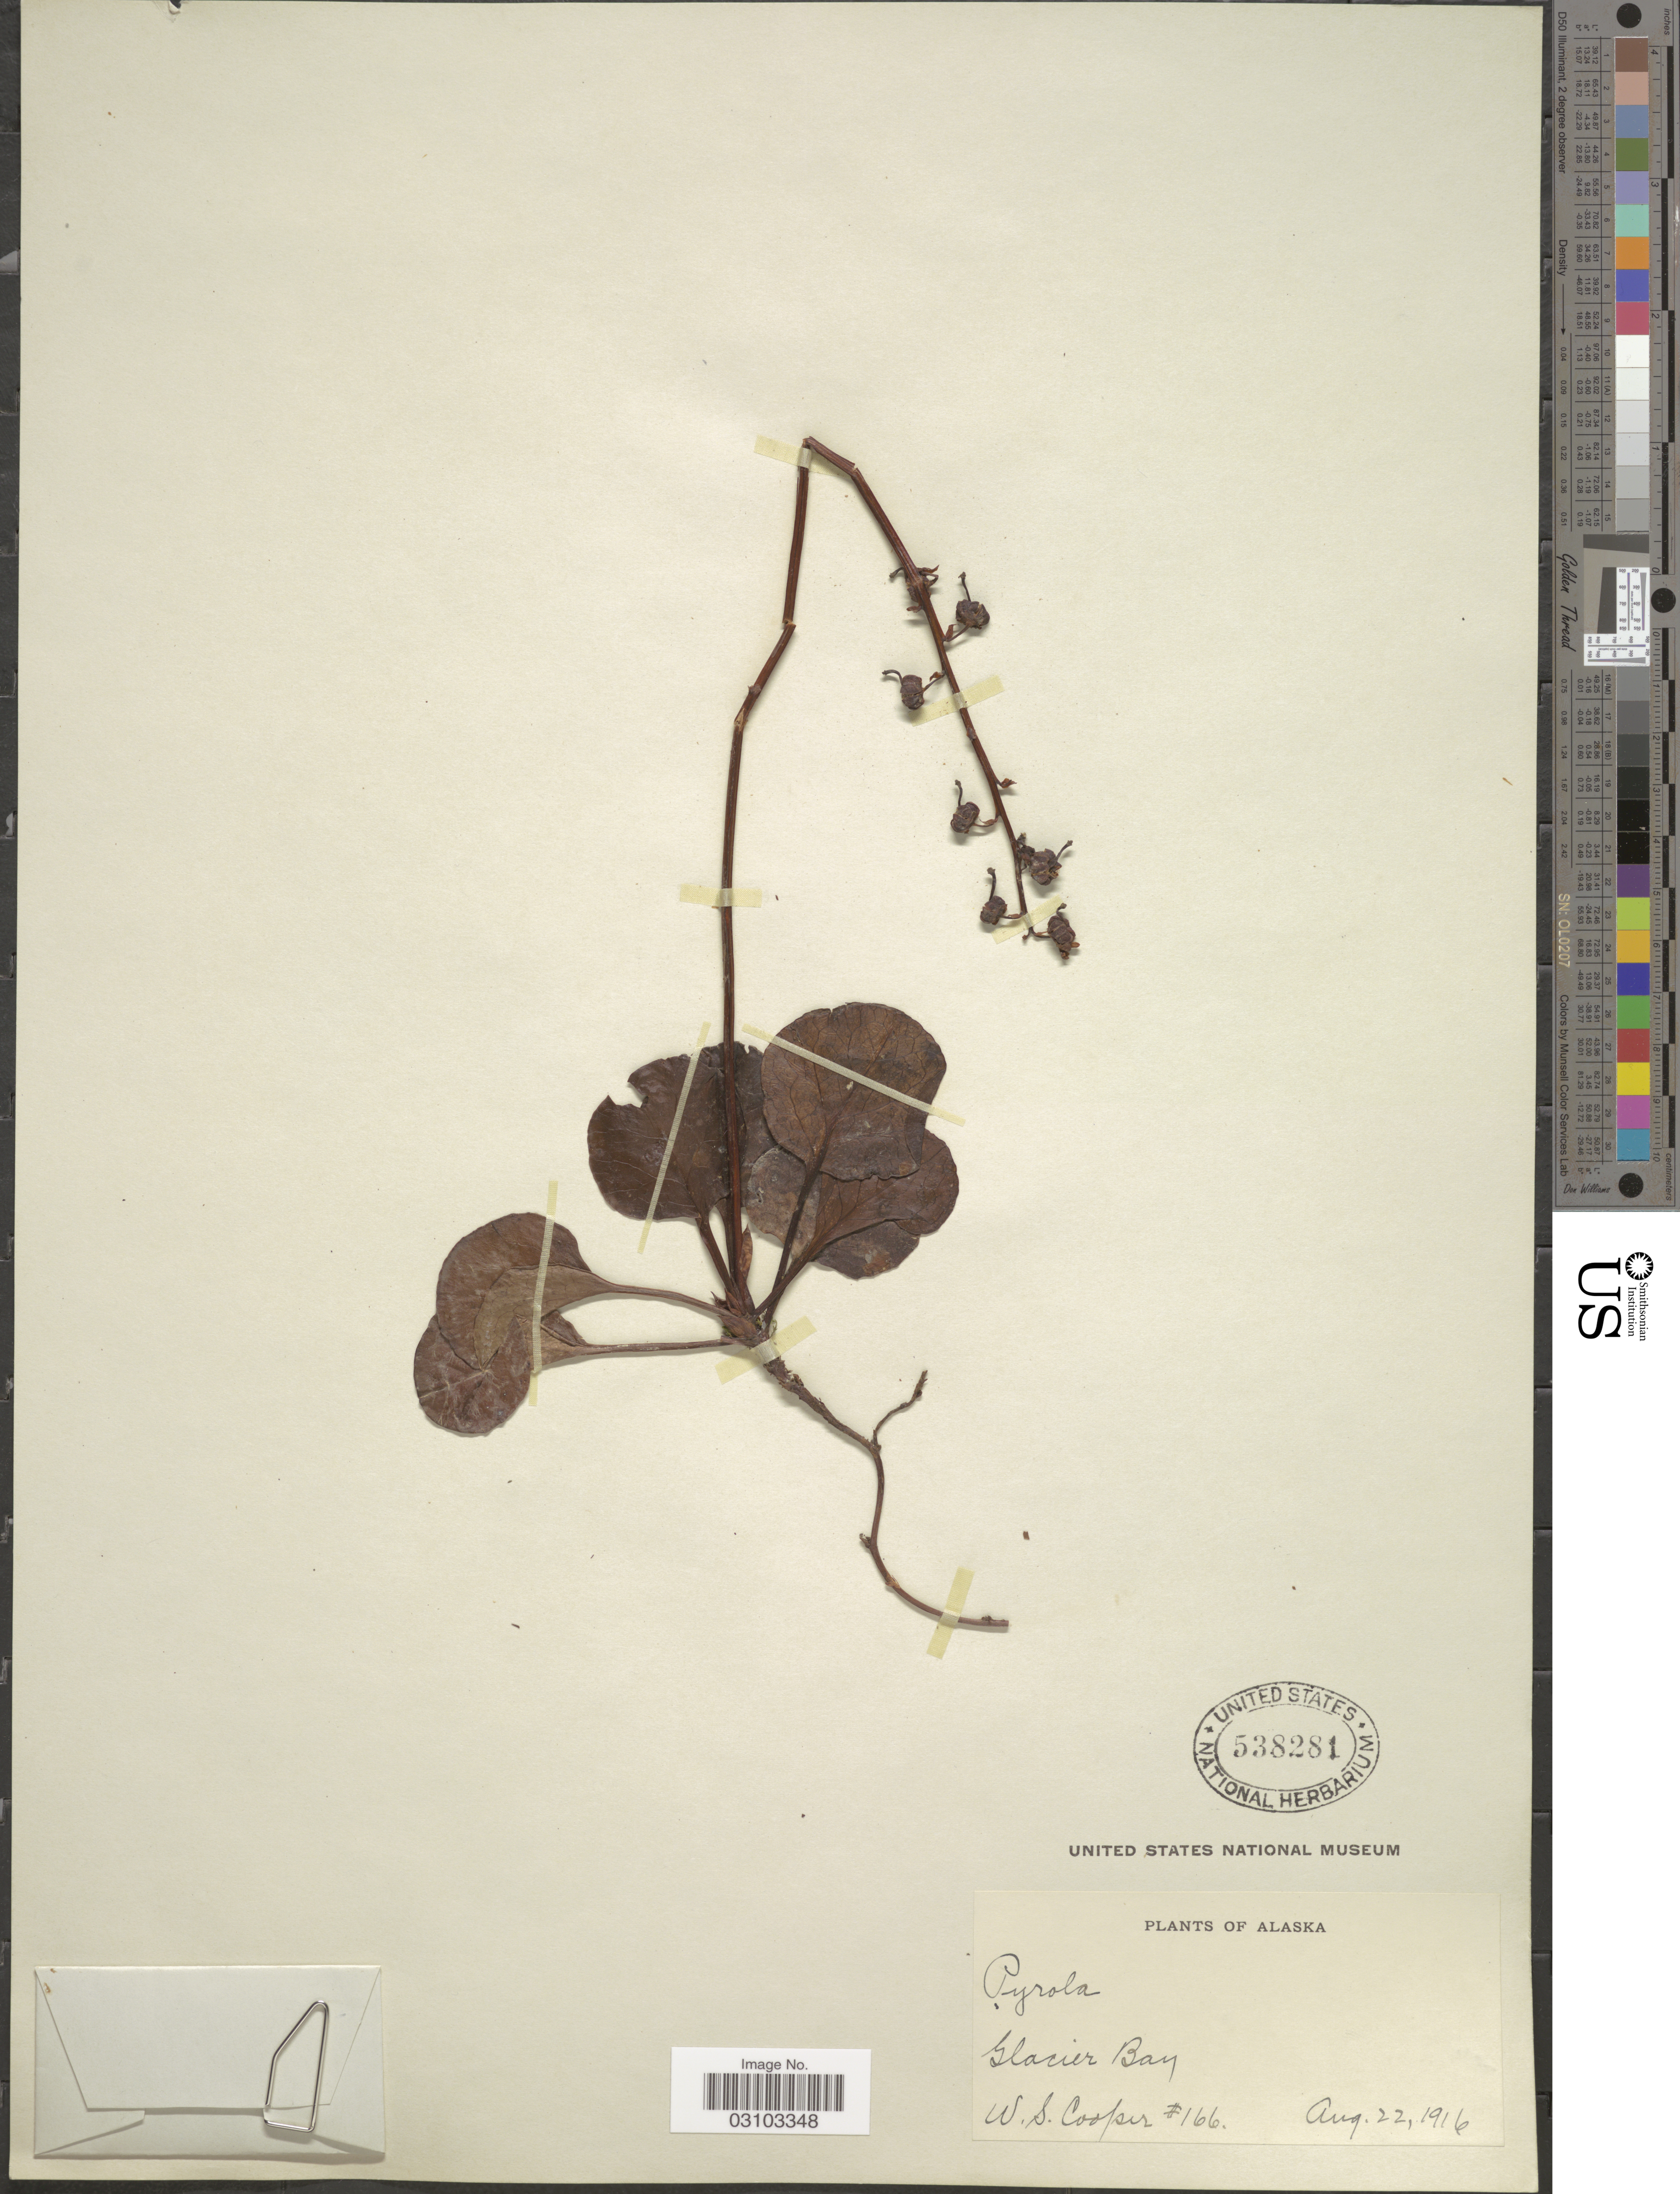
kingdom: Plantae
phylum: Tracheophyta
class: Magnoliopsida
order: Ericales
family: Ericaceae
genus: Pyrola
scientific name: Pyrola asarifolia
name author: Michx.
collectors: W. Cooper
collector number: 166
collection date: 1916-08-22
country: United States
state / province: Alaska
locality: Glacier Bay.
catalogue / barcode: US 538281